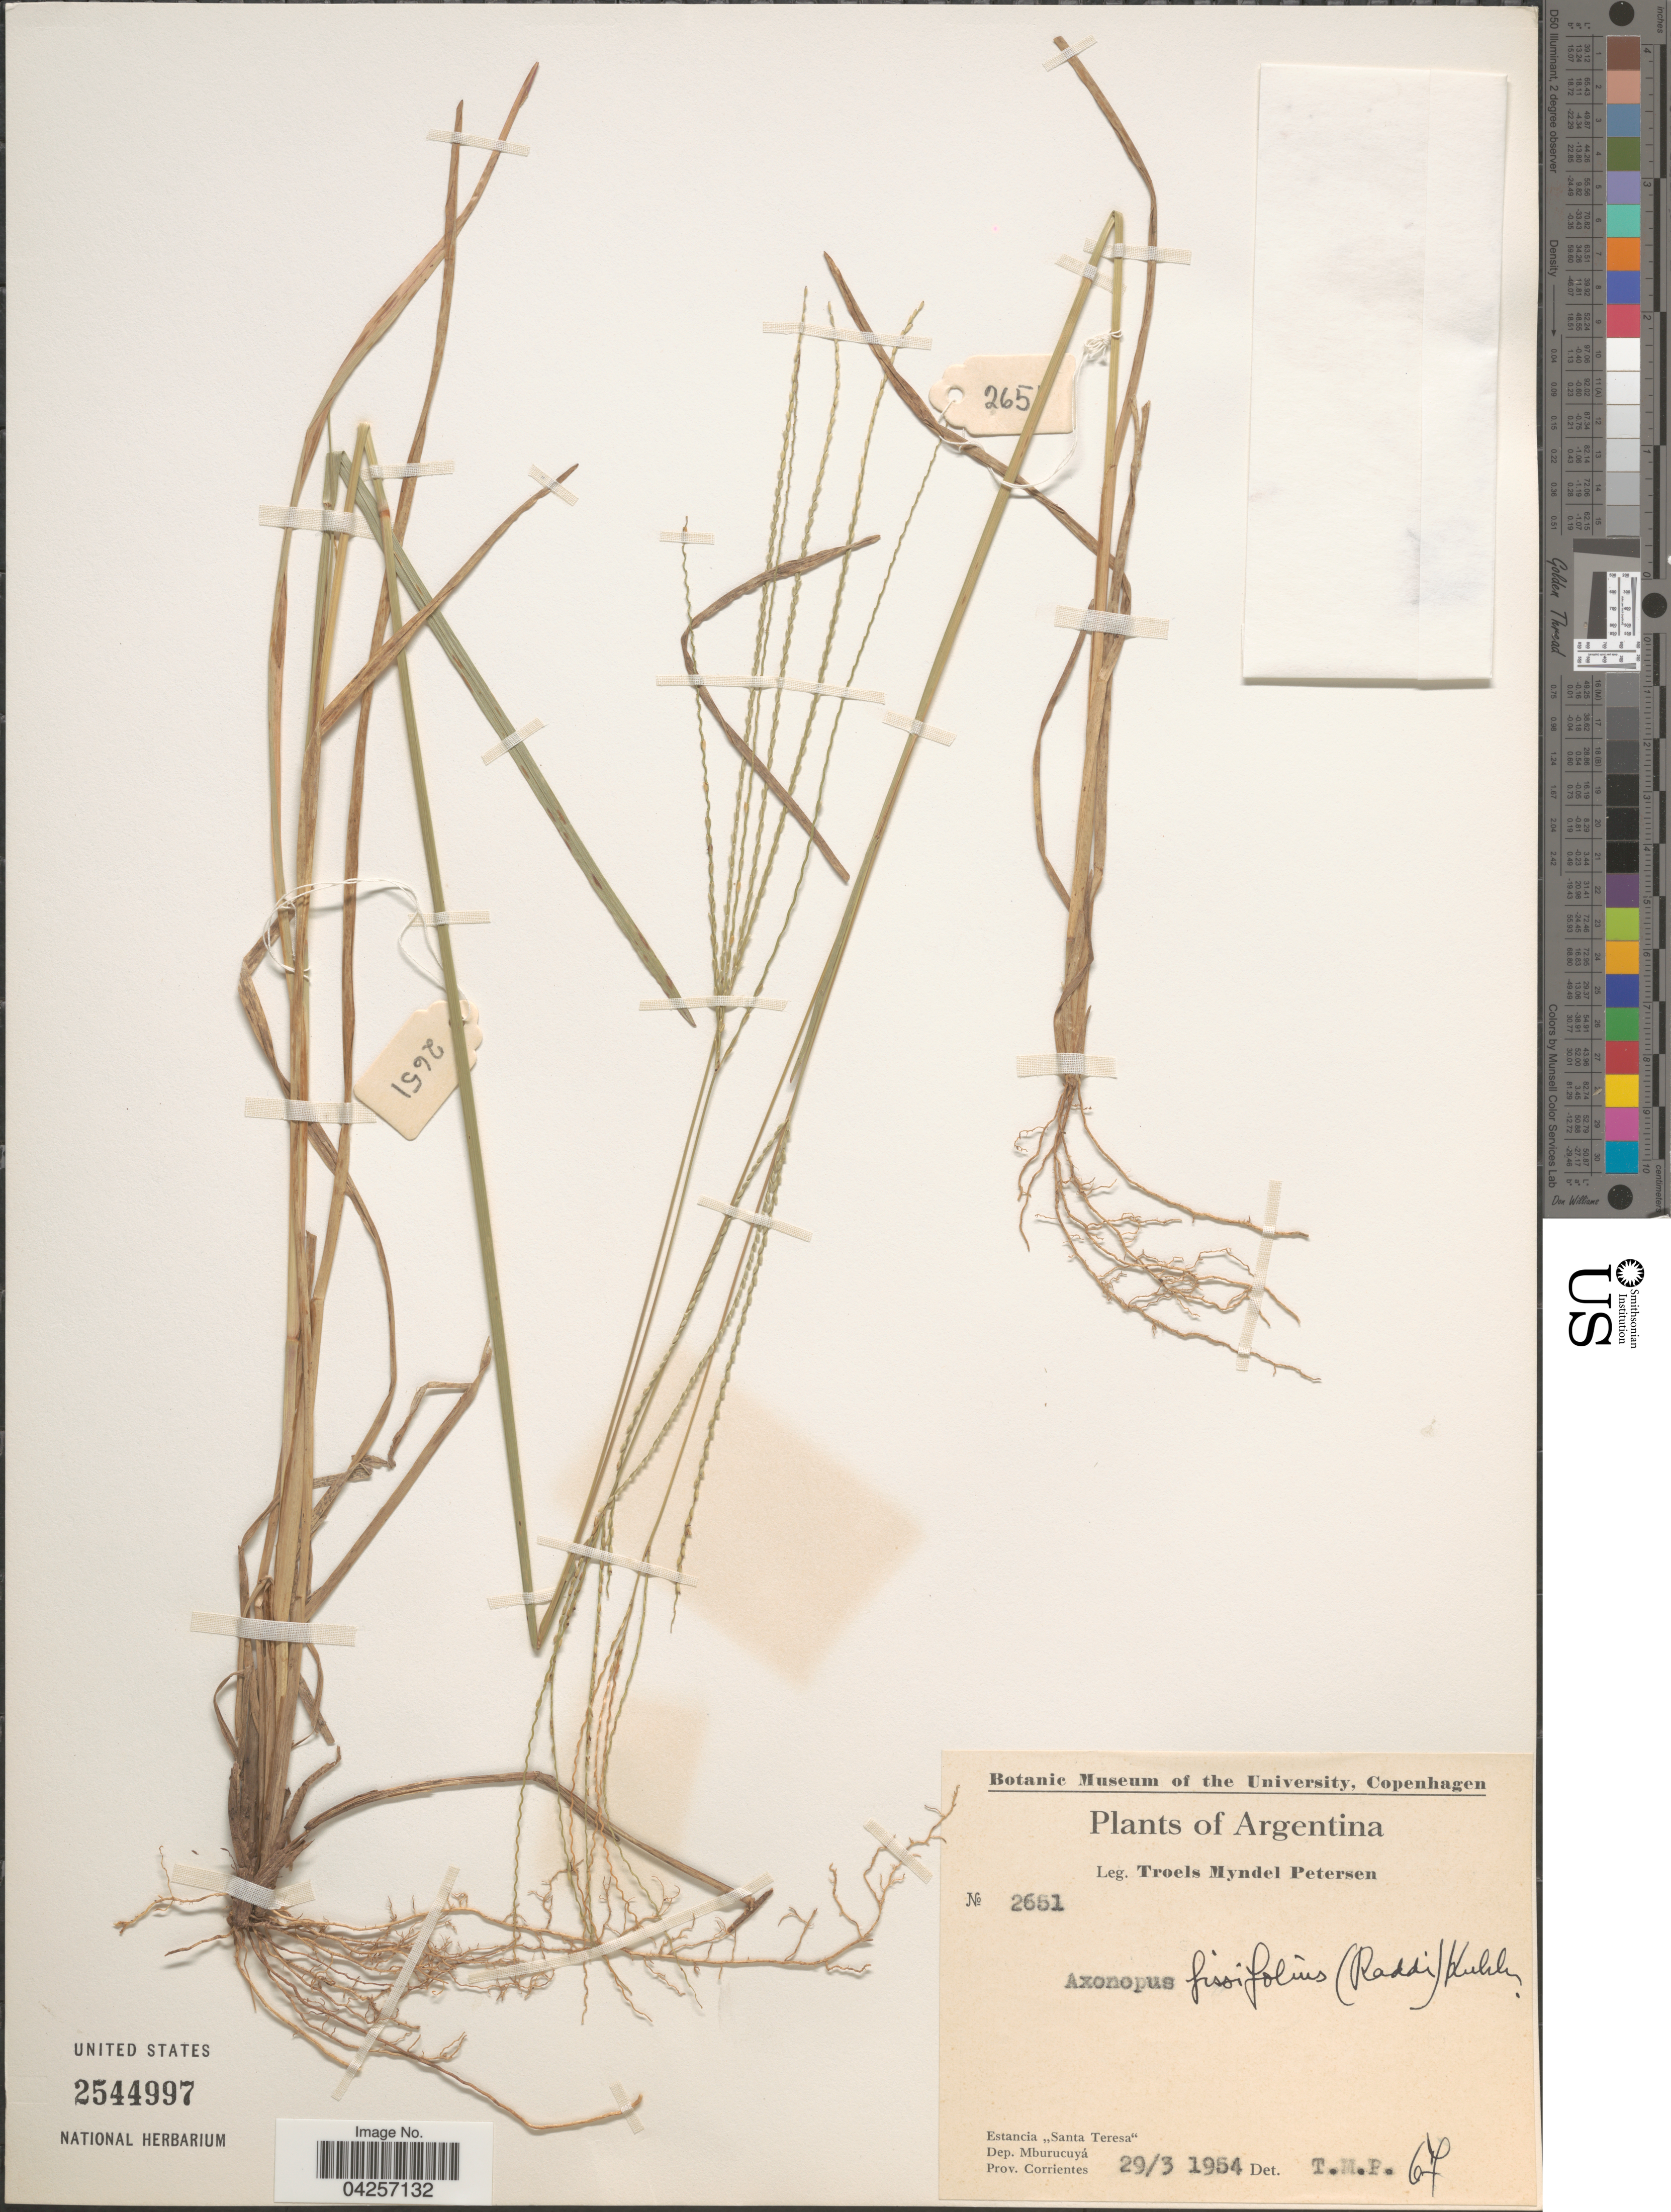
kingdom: Plantae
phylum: Tracheophyta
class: Liliopsida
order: Poales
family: Poaceae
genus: Axonopus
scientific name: Axonopus fissifolius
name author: (Raddi) Kuhlm.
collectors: T. Pederson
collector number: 2651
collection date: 1954-03-29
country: Argentina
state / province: Corrientes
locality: Estancia "Santa Teresa". Dep. Mburucuyá.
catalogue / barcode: US 2544997